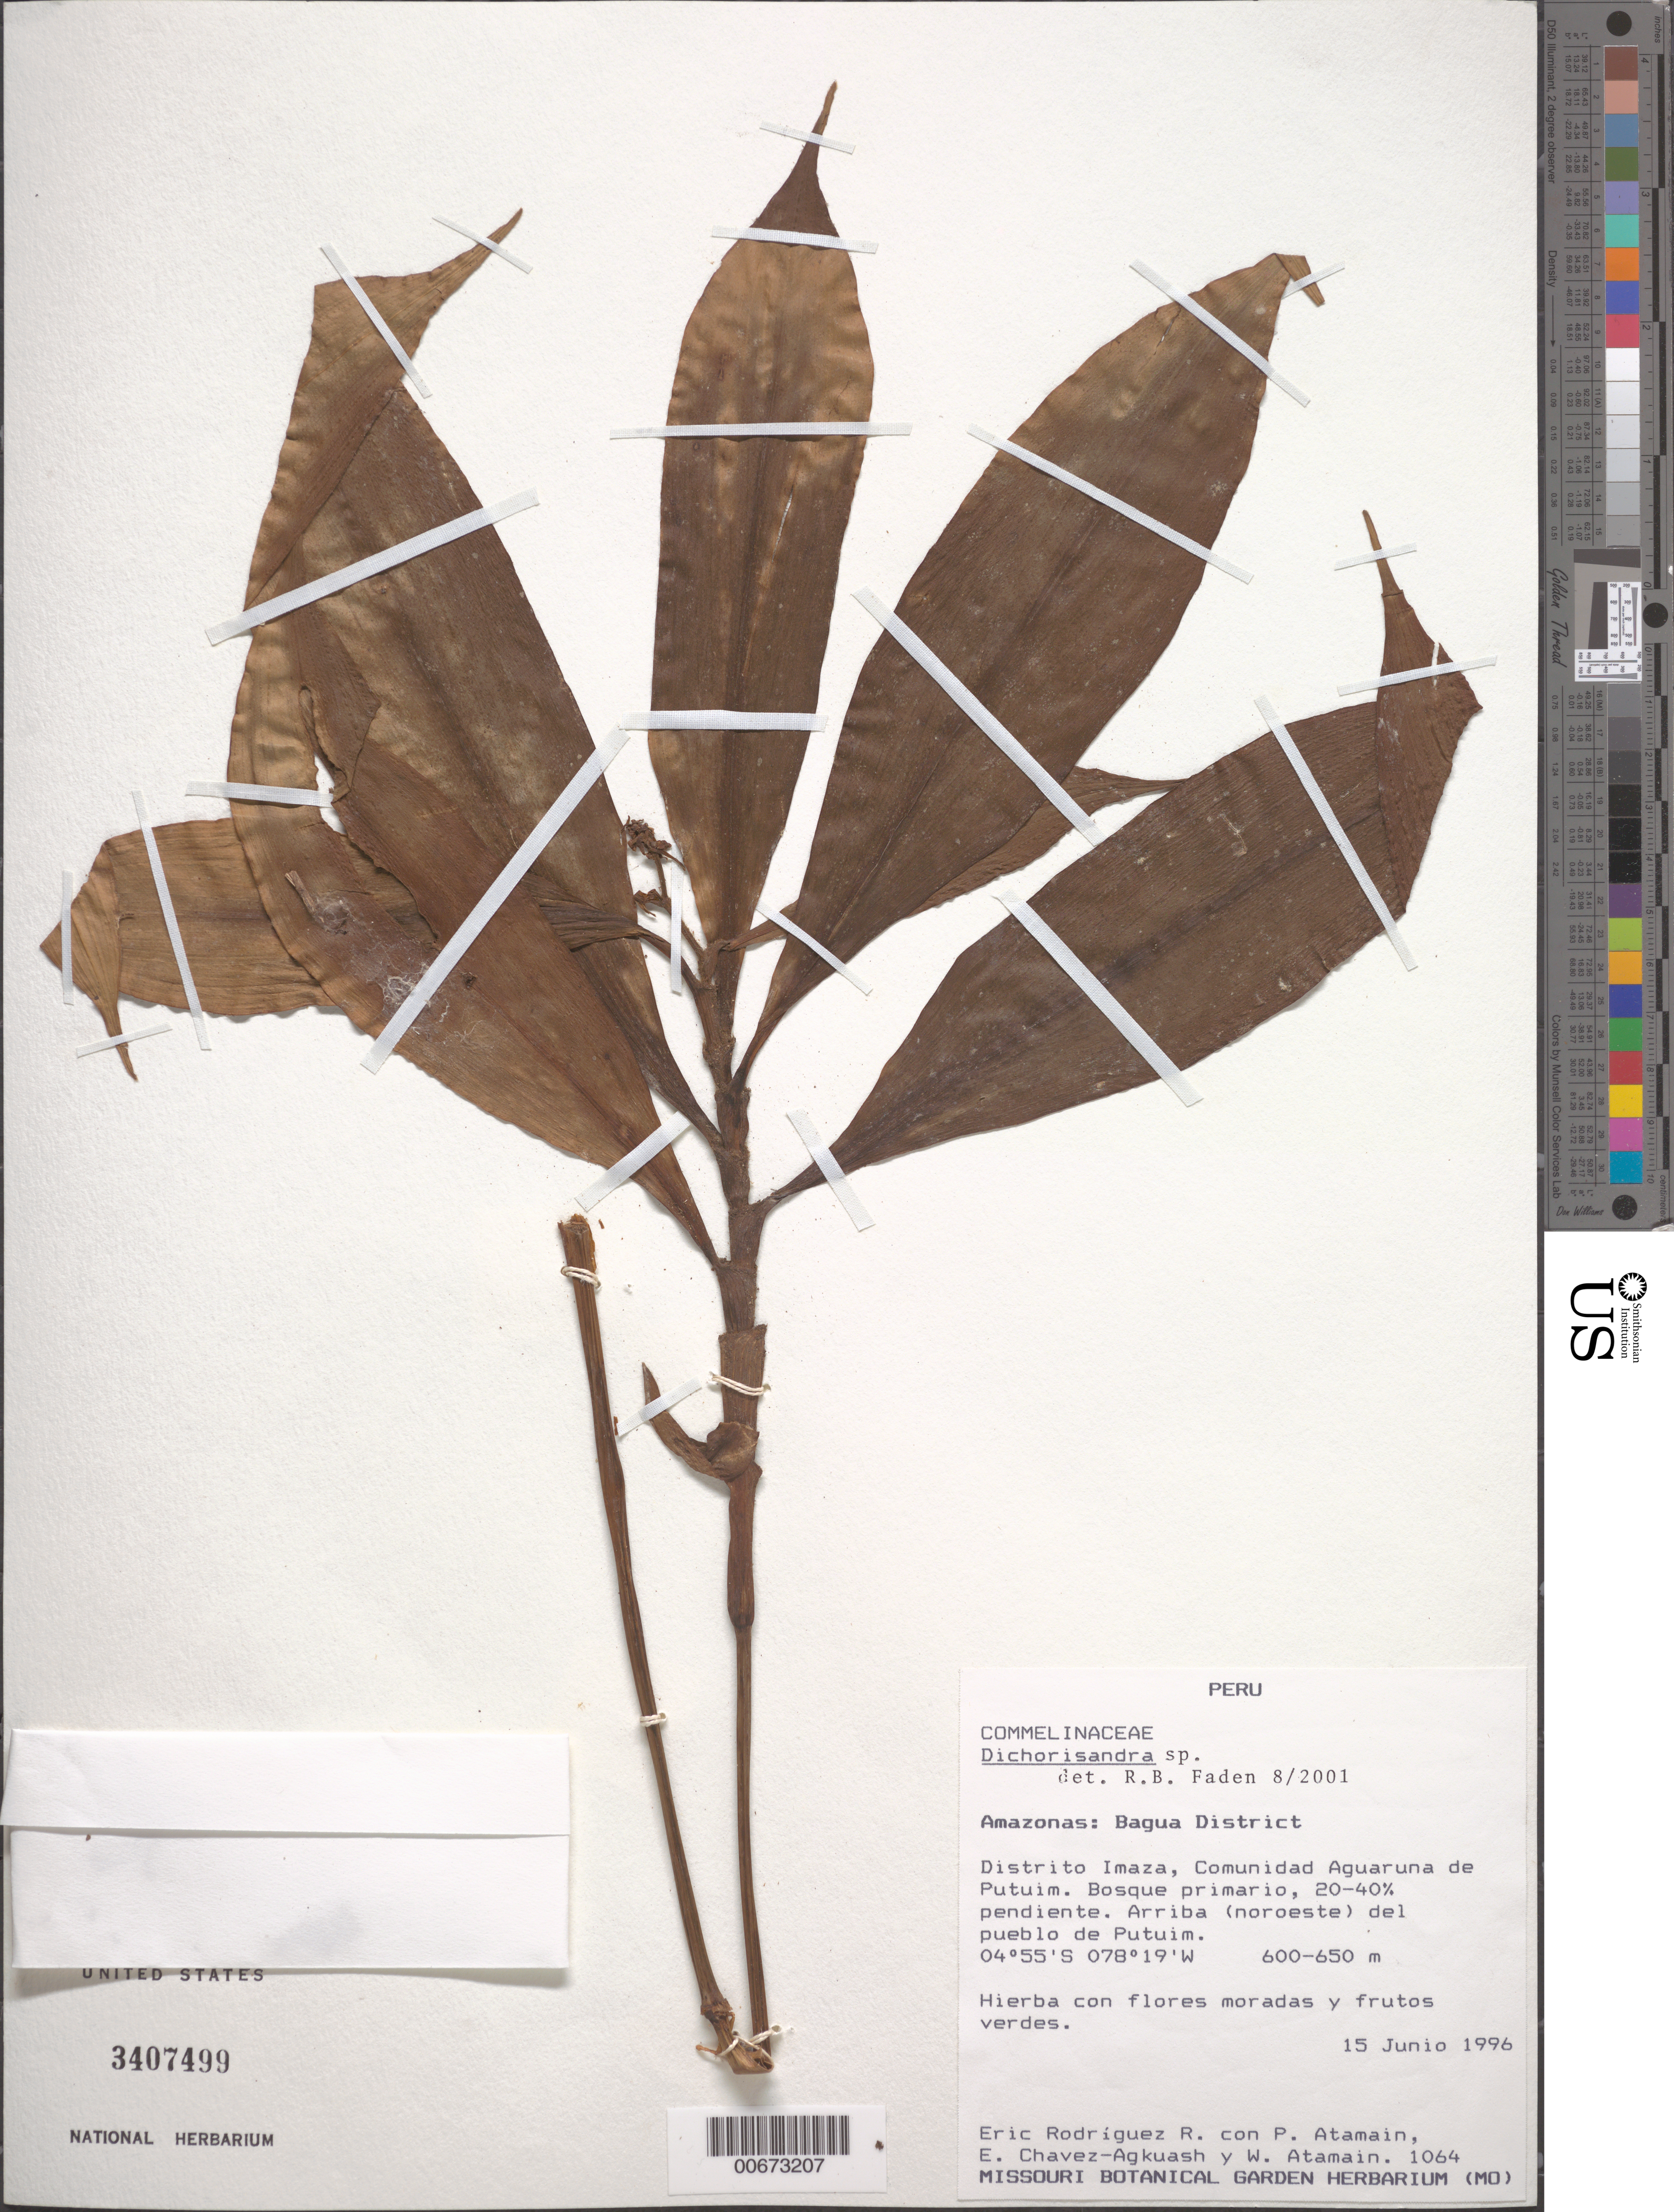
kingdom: Plantae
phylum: Tracheophyta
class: Liliopsida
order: Commelinales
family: Commelinaceae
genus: Dichorisandra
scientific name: Dichorisandra sp.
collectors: E. F. Rodrignez R., P. Atamain, E. Chavez-Agkuash & W. Atamaim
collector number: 1064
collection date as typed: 15 Jun 1996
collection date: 1996-06-15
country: Peru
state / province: Amazonas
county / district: Bagua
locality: Imaz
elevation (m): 600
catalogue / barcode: US 3407499